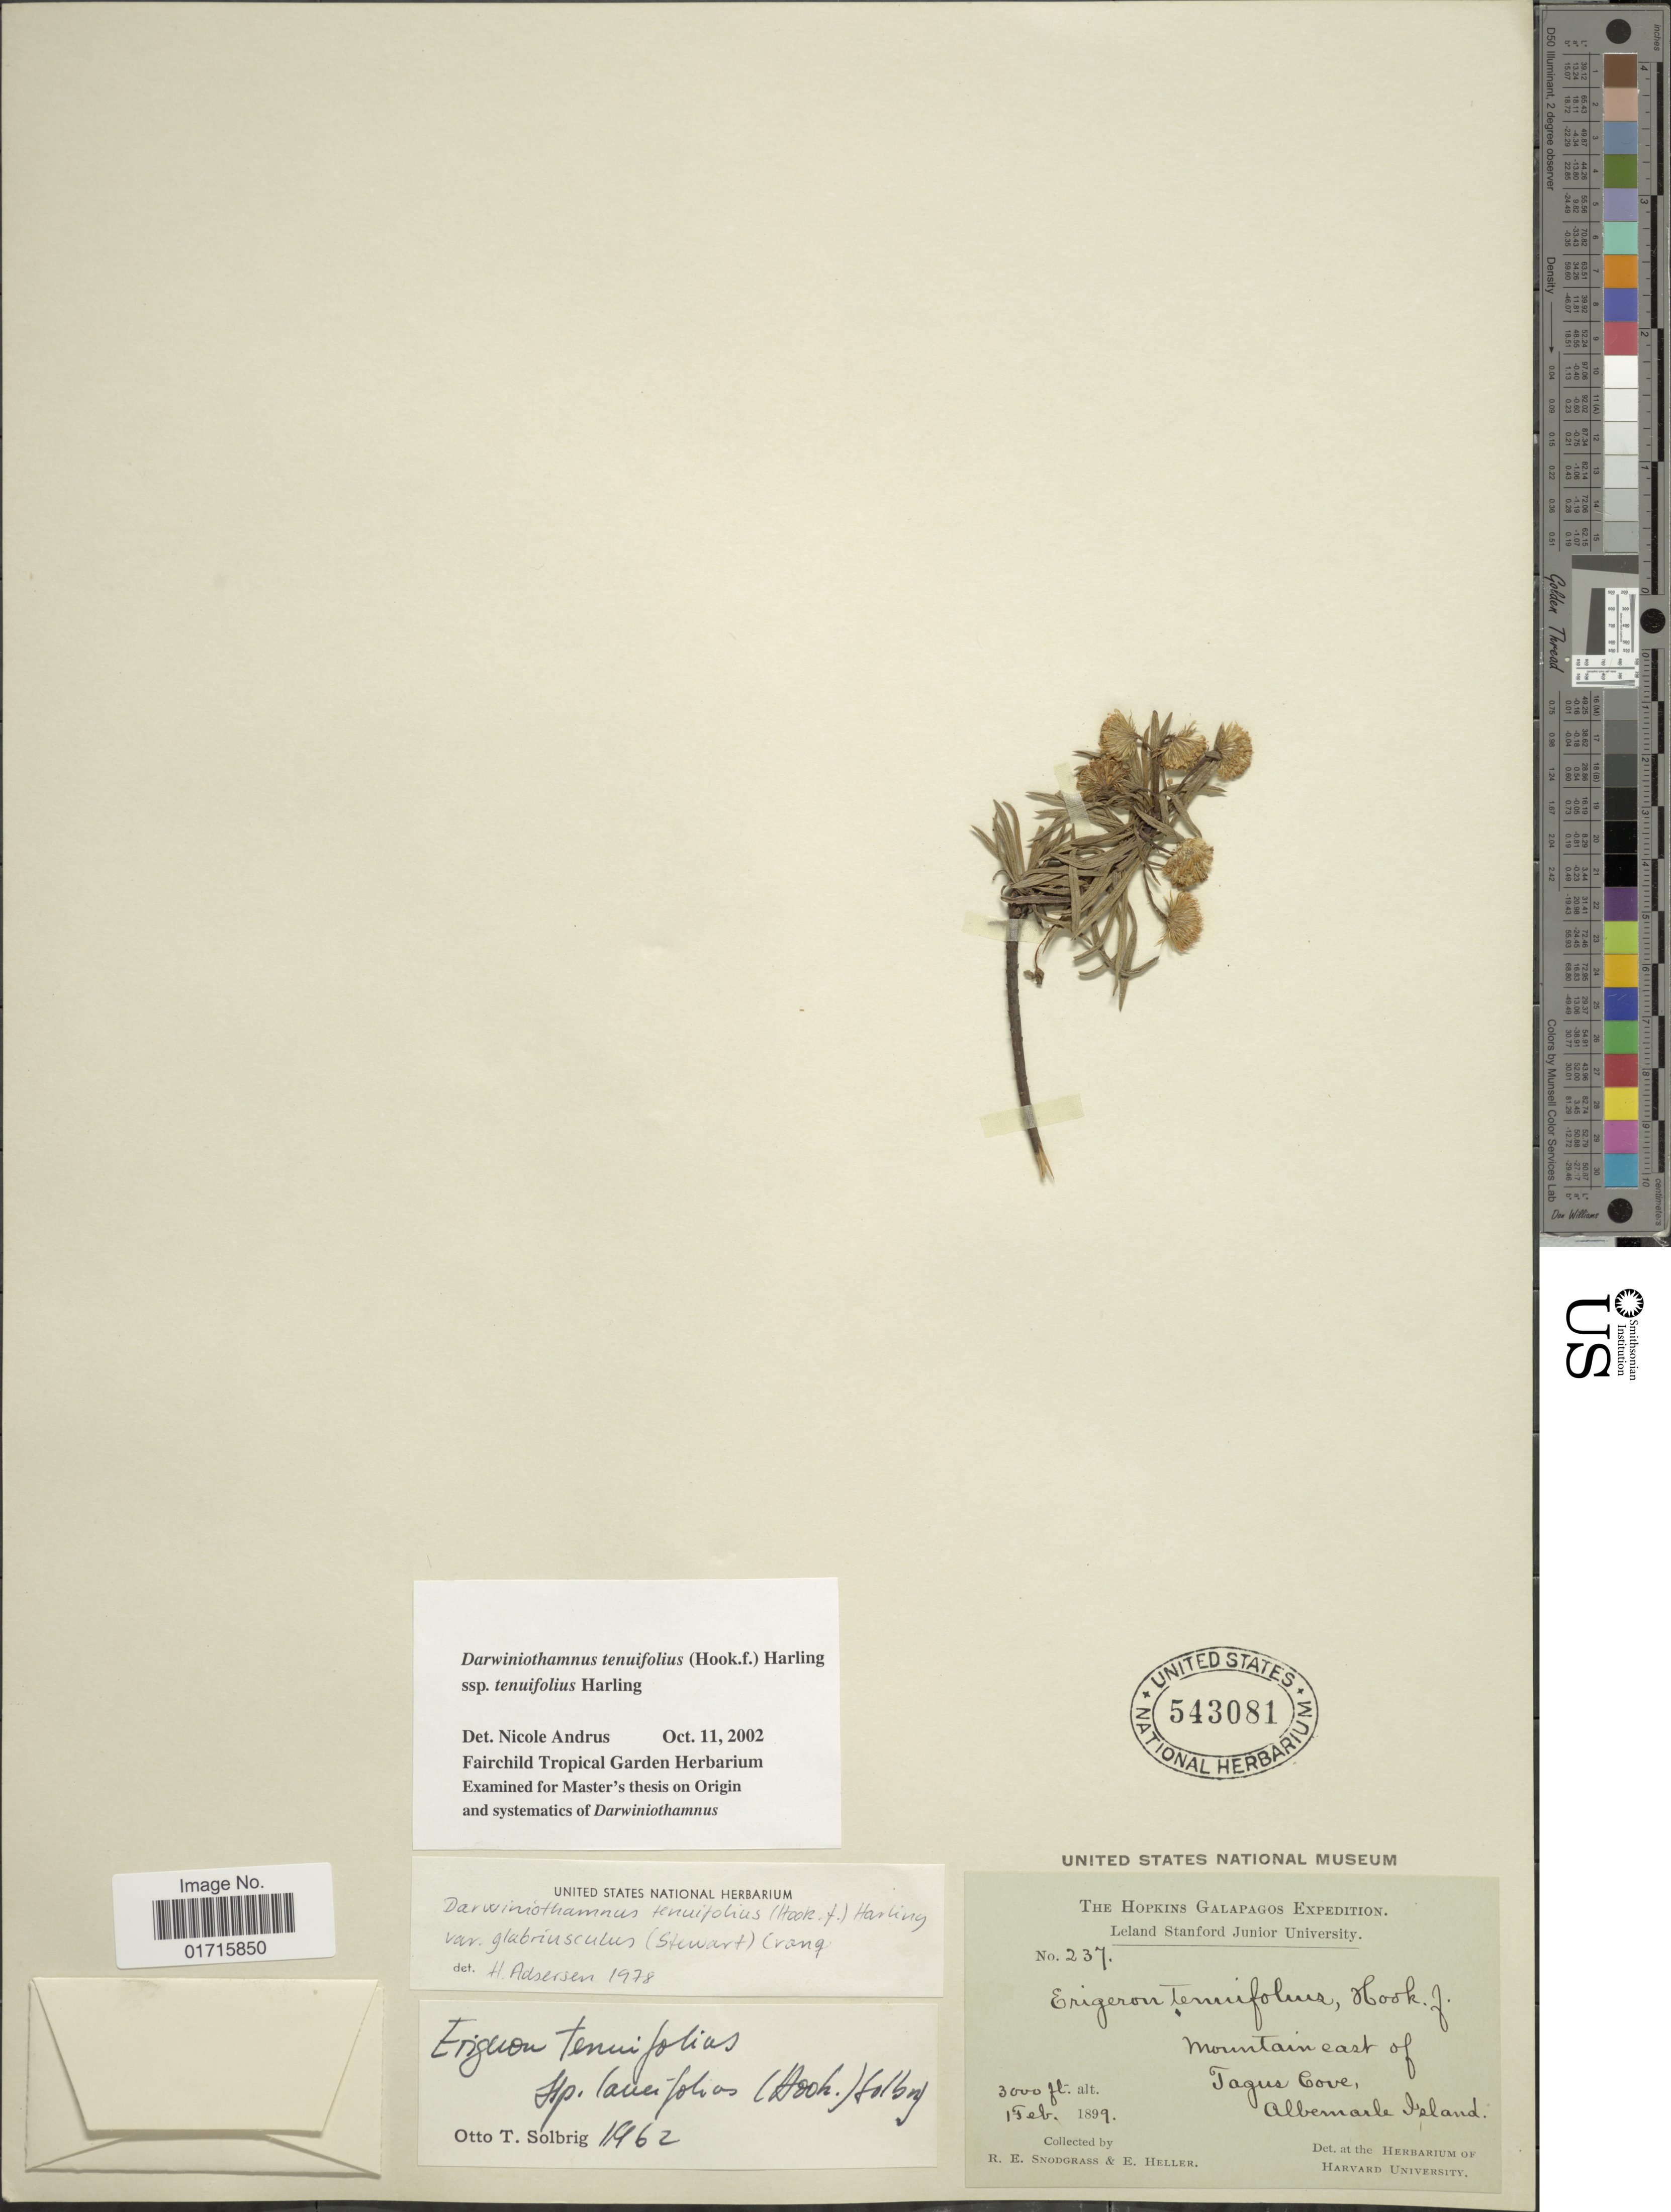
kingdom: Plantae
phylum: Tracheophyta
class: Magnoliopsida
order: Asterales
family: Asteraceae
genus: Darwiniothamnus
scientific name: Darwiniothamnus tenuifolius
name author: (Hook. f.) Harling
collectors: R. E. Snodgrass & E. Heller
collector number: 237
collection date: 1899-02-01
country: Ecuador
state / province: Colón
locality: The Hopkins Galapagos. Mountain east of Tagus Cove Albermarle Island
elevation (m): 914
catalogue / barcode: US 543081